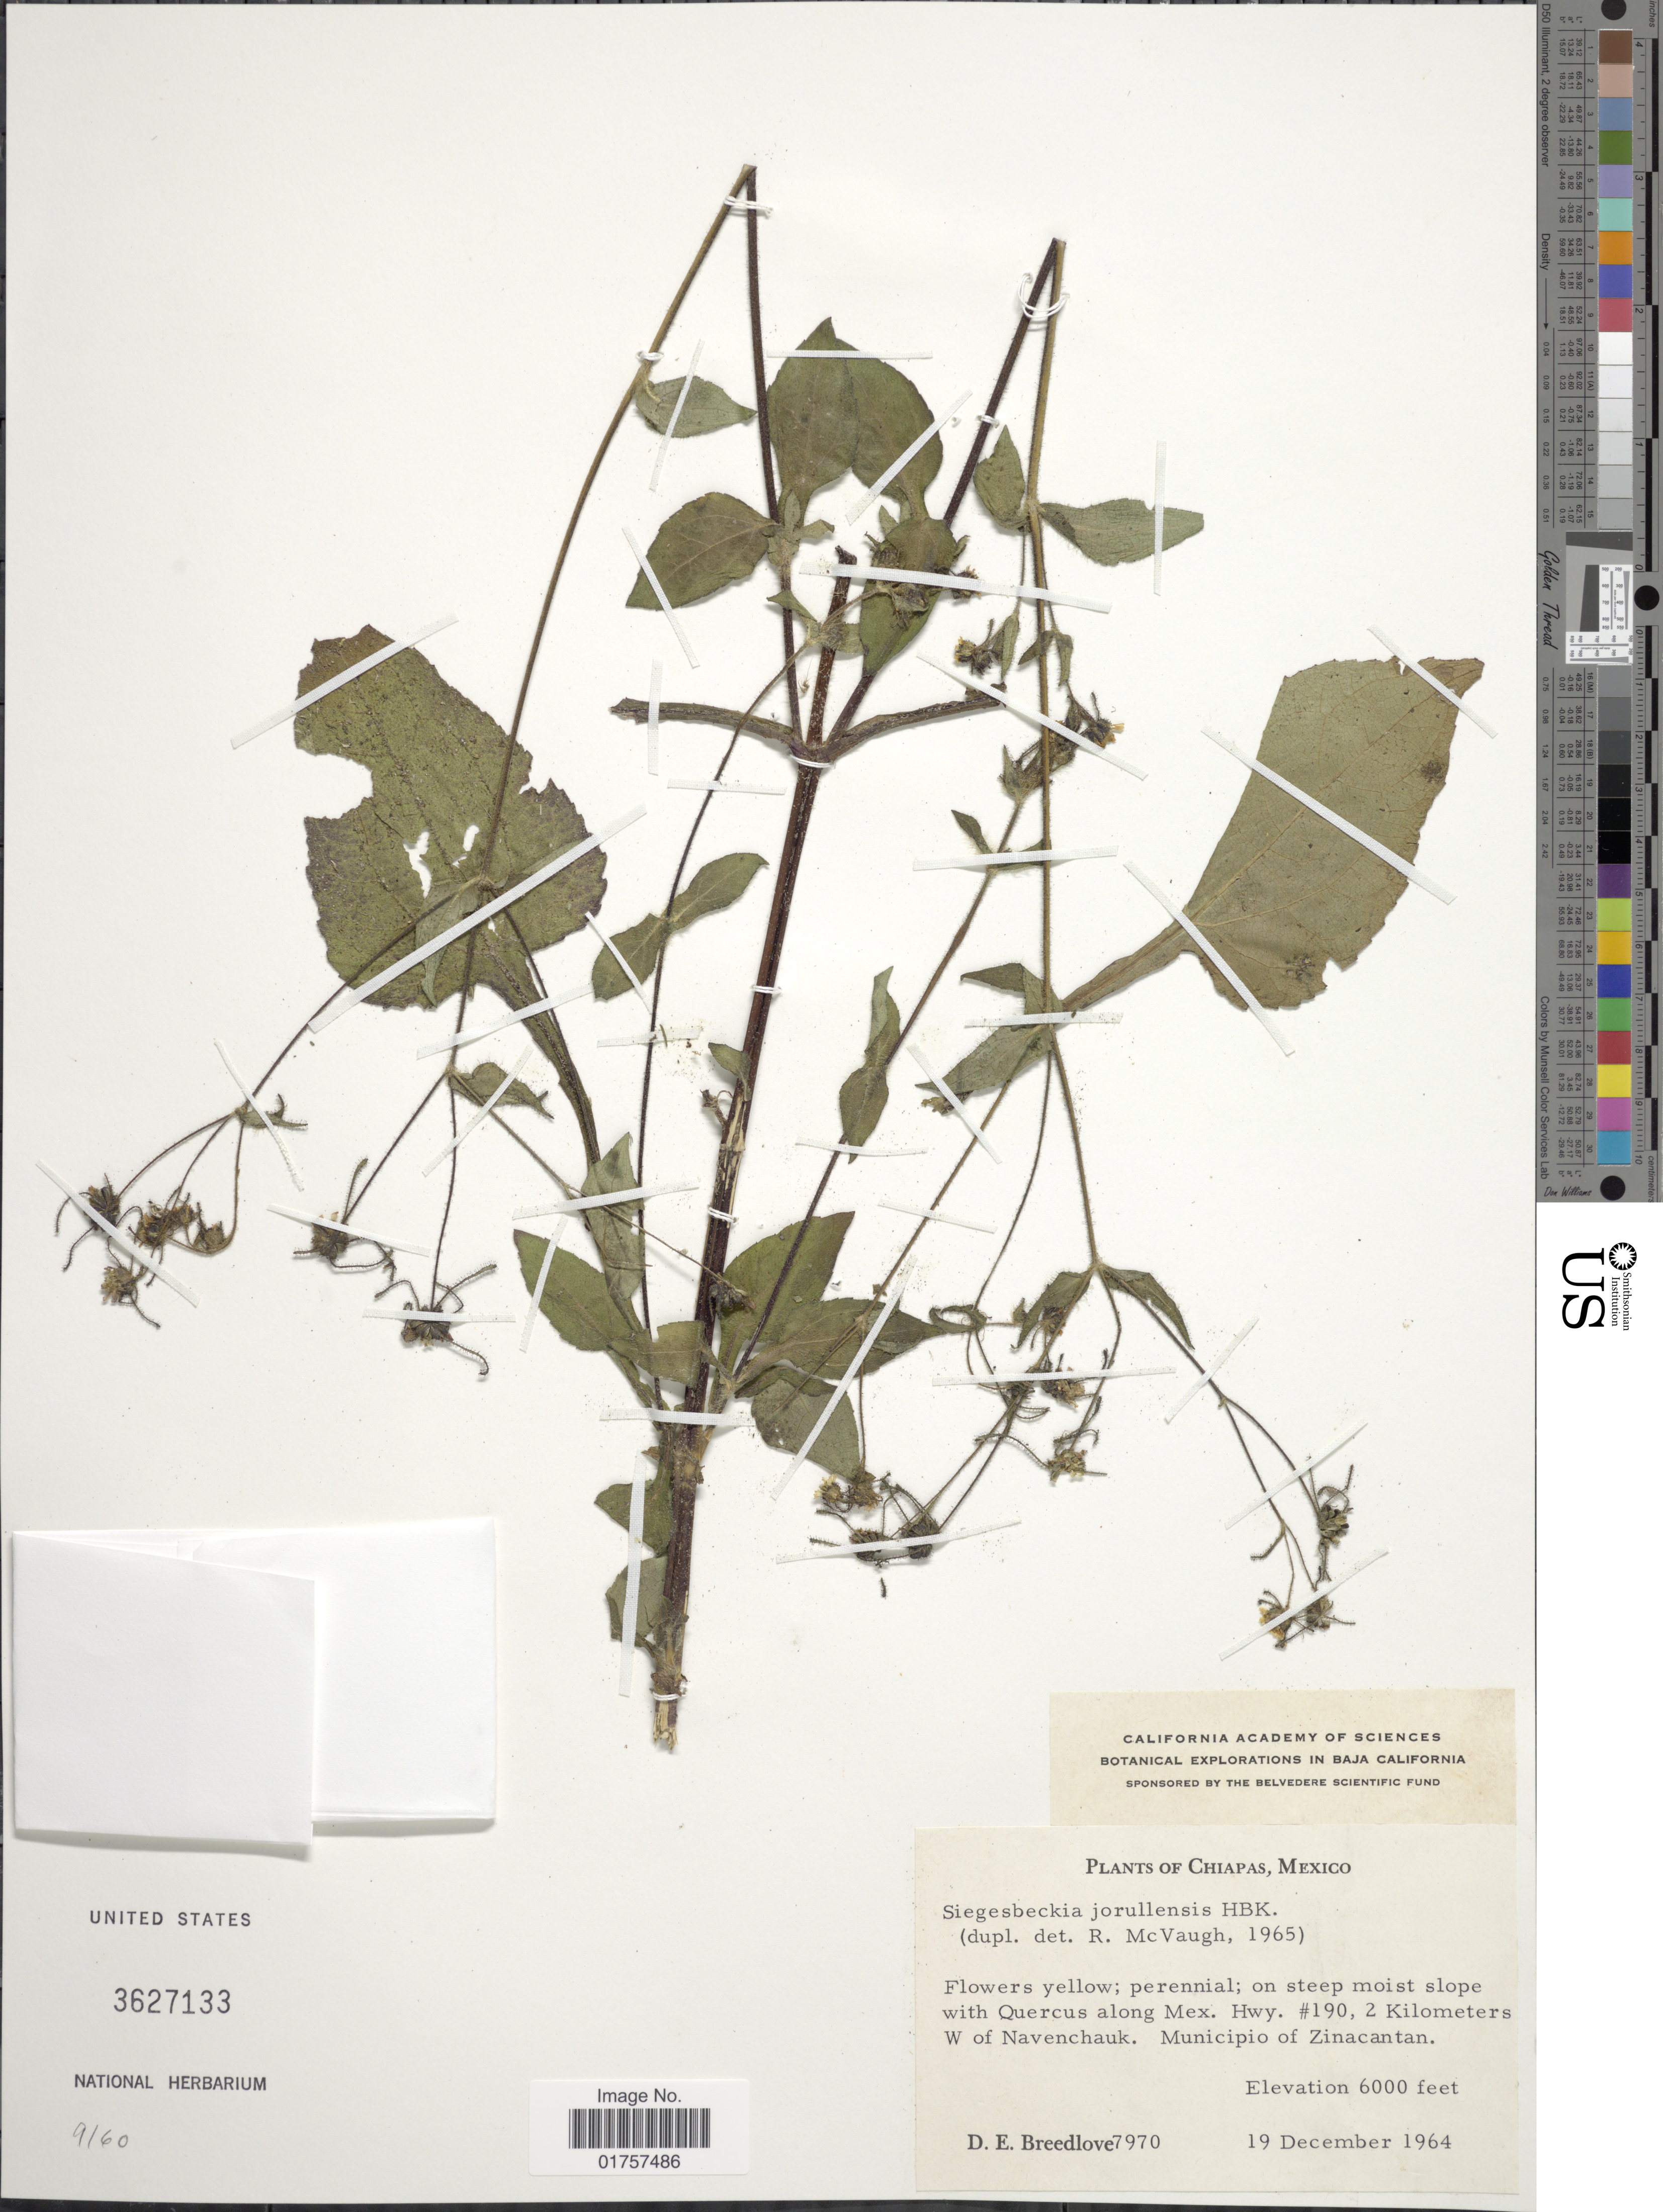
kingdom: Plantae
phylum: Tracheophyta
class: Magnoliopsida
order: Asterales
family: Asteraceae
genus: Sigesbeckia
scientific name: Sigesbeckia jorullensis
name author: Kunth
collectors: D. E. Breedlove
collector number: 7970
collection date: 1964-12-19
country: Mexico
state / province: Chiapas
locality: Along Mex. Hwy. #190, 2 kilometers W of Navenchauk. Municipio of Zinacantan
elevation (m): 1829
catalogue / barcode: US 3627133